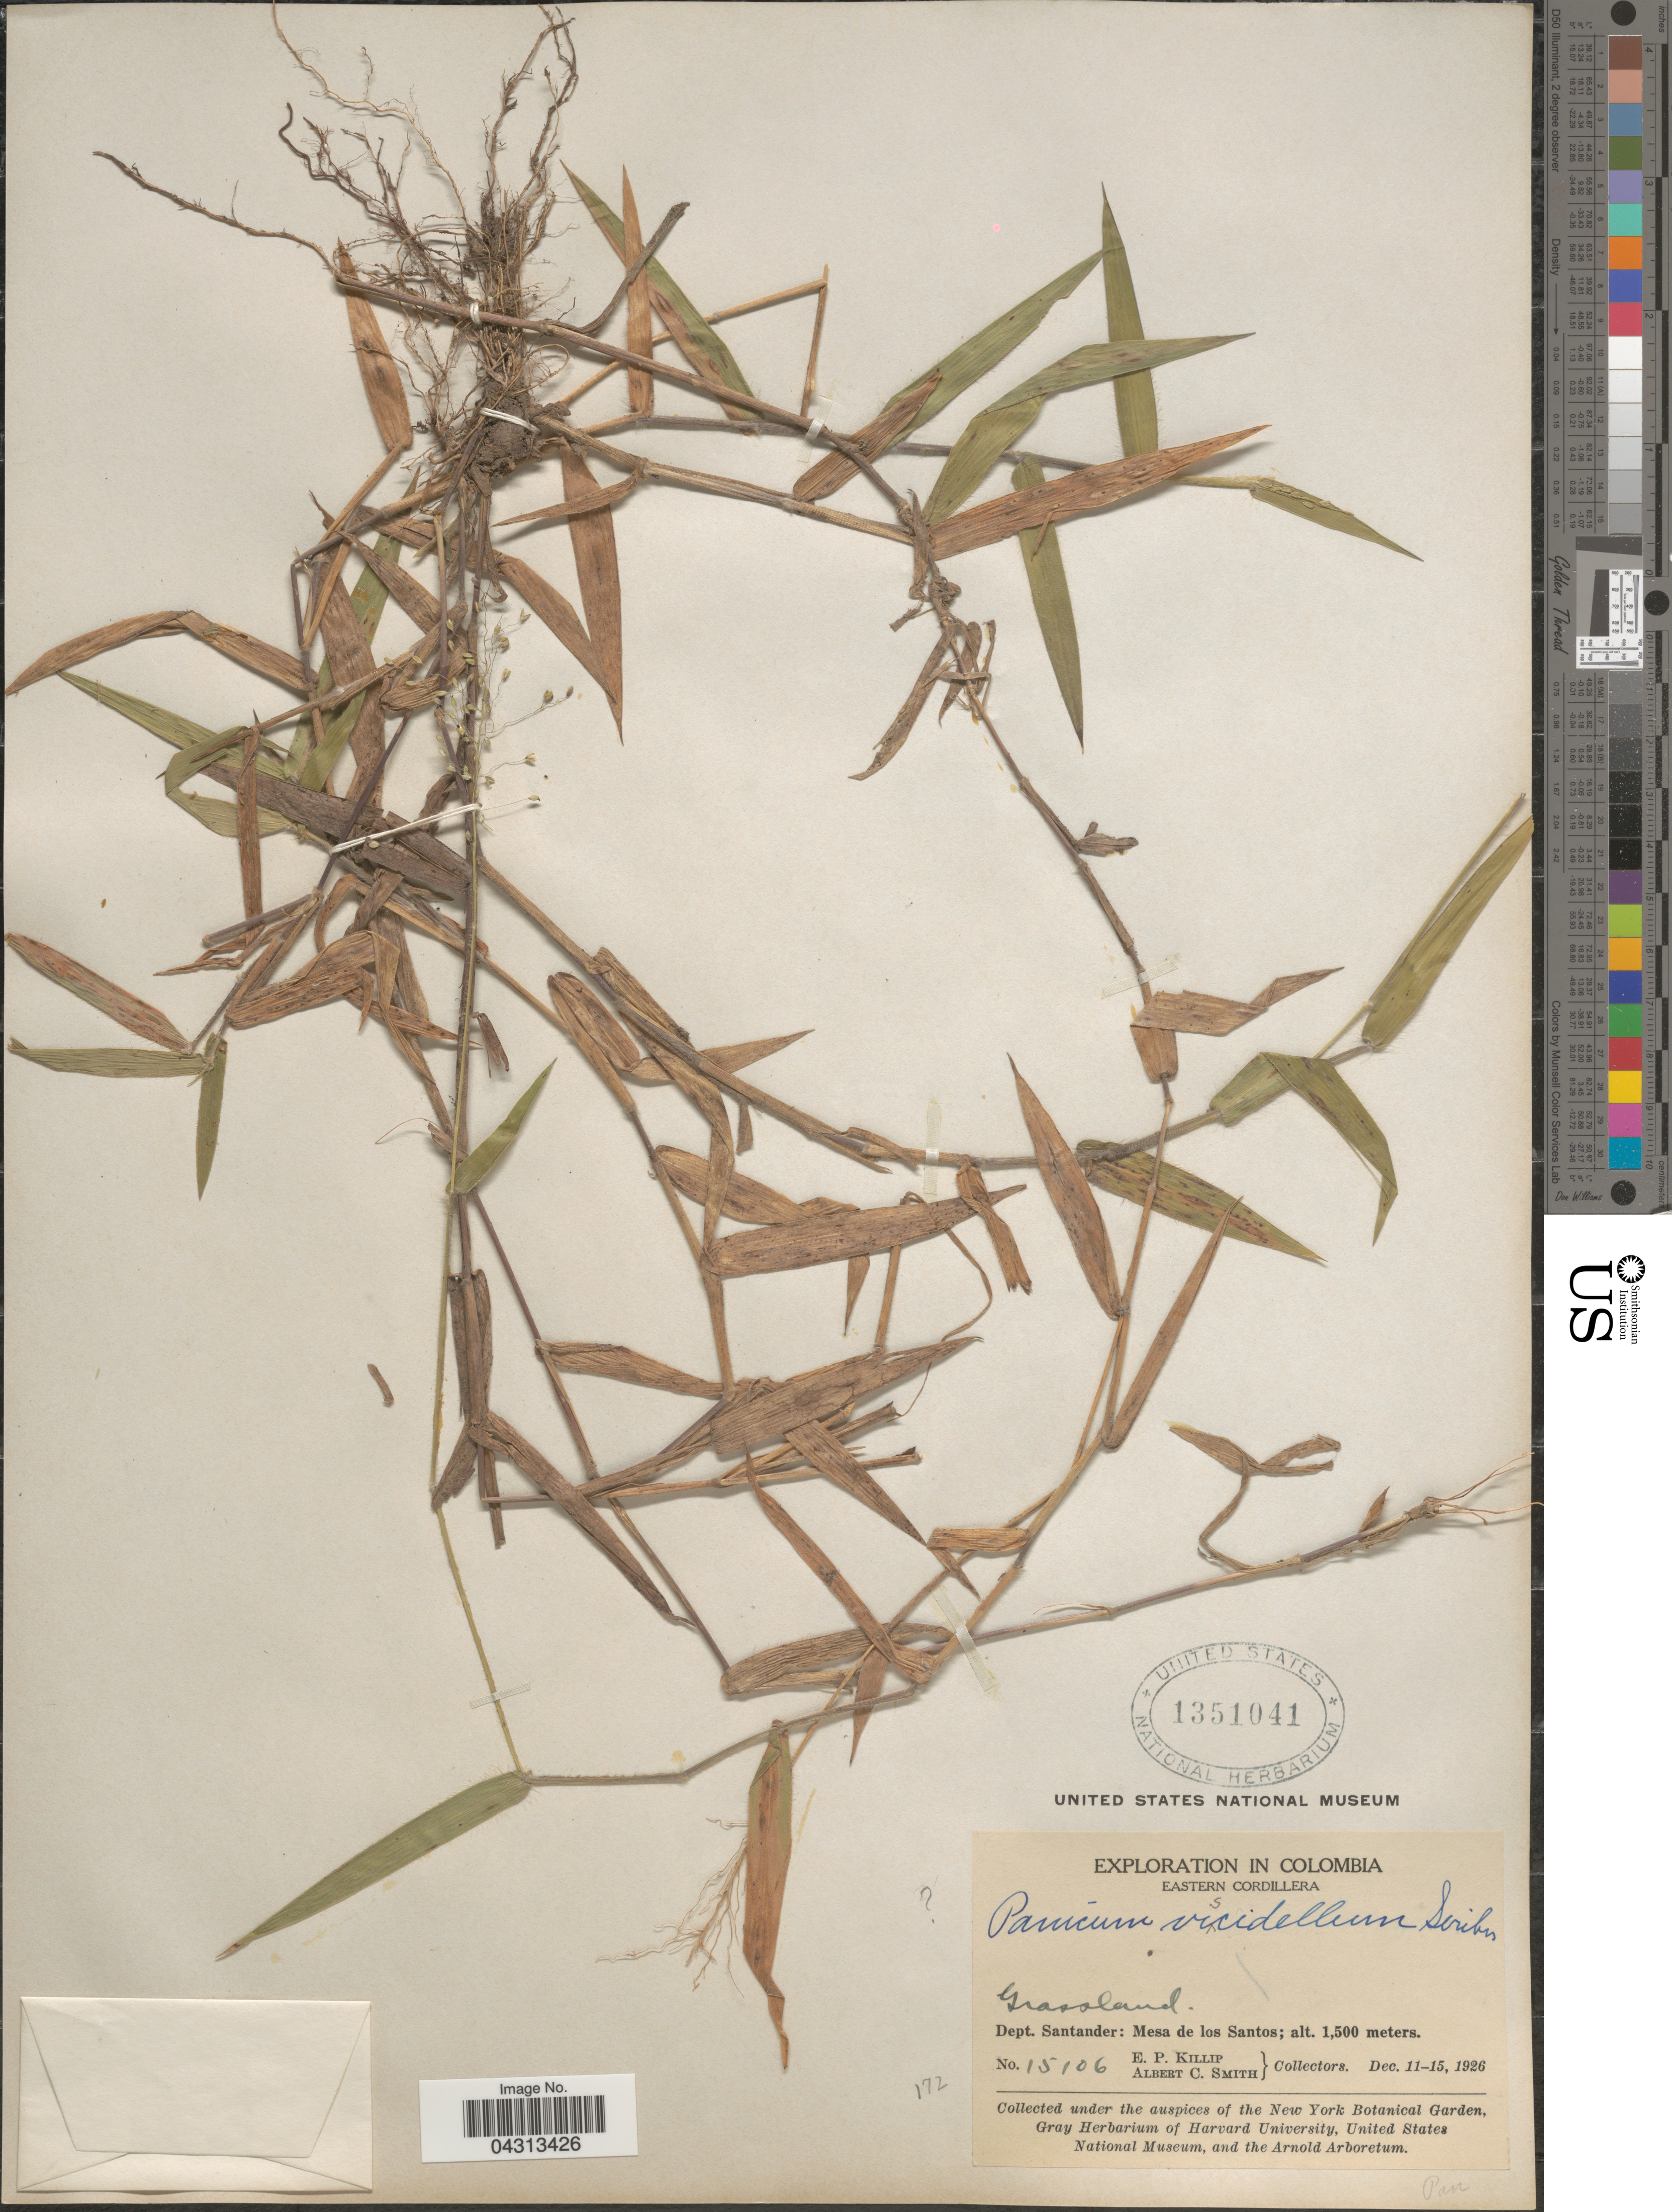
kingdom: Plantae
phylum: Tracheophyta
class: Liliopsida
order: Poales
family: Poaceae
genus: Dichanthelium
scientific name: Dichanthelium viscidellum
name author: (Scribn.) Gould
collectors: E. P. Killip & A. C. Smith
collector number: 15106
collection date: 1926-12-11/1926-12-15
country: Colombia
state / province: Santander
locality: Exploration in Colombia. Eastern Cordillera. Grassland. Dept. Santander: Mesa de los Santos.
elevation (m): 1500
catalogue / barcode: US 1351041